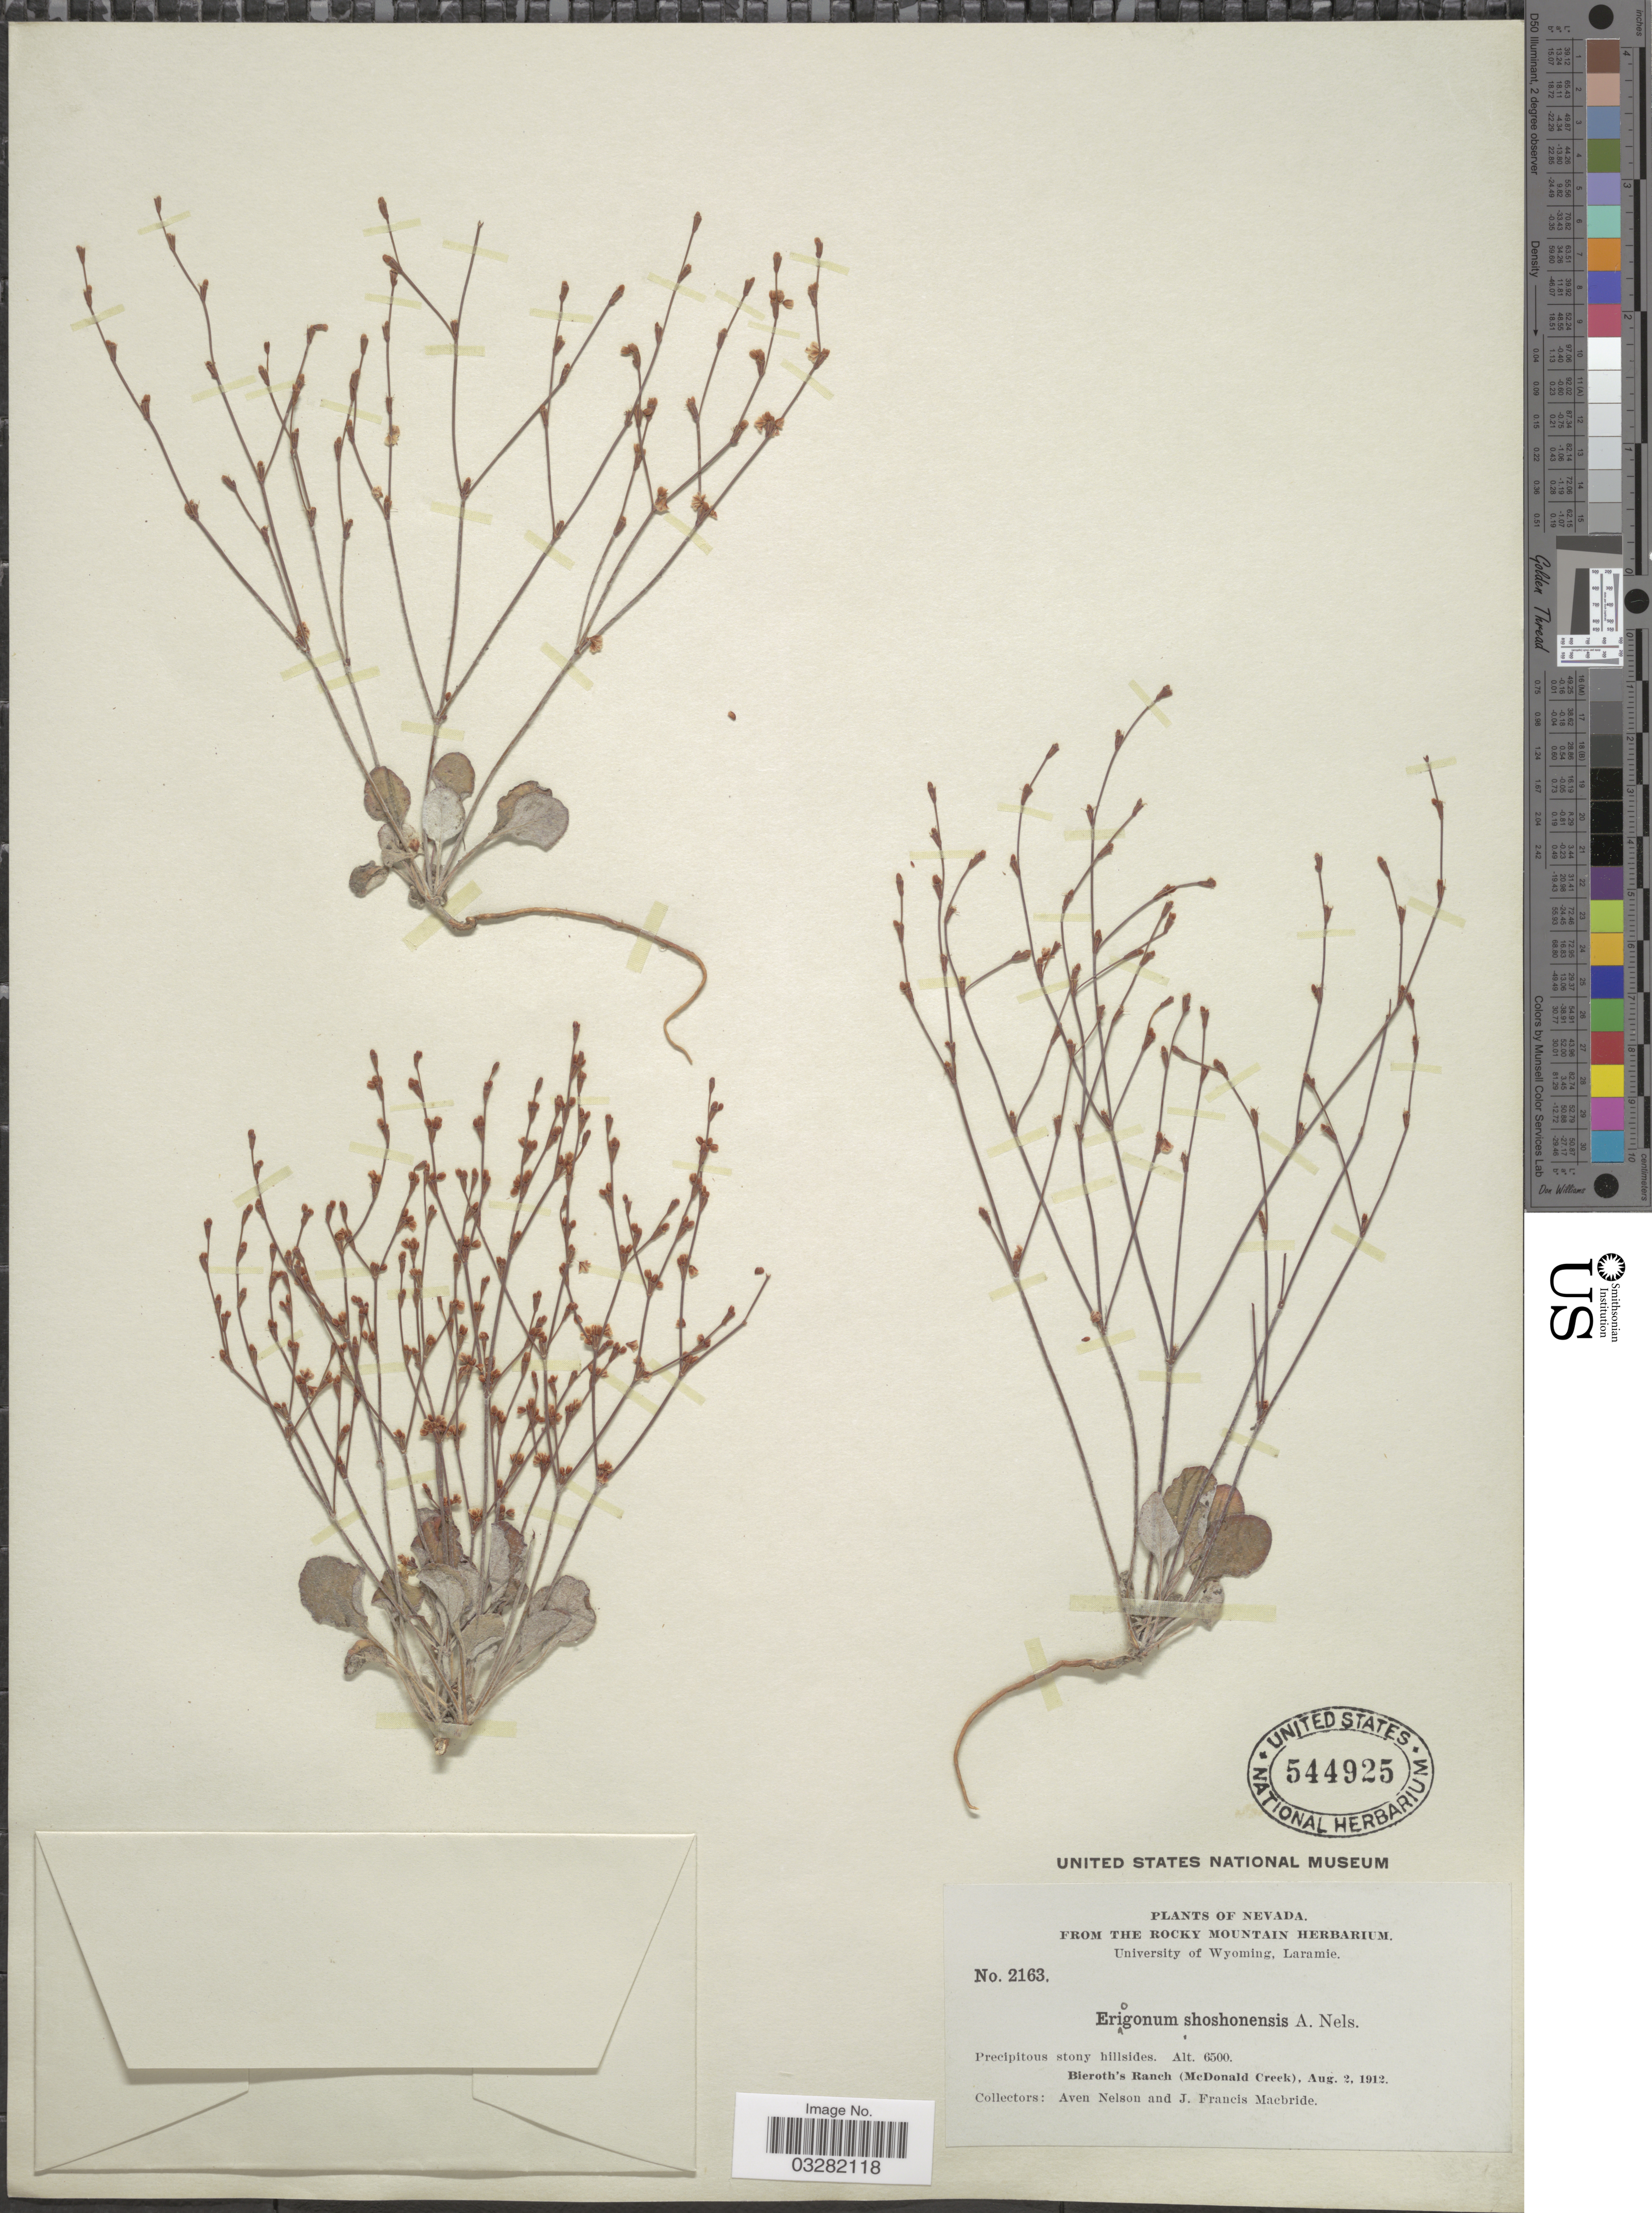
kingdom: Plantae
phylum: Tracheophyta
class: Magnoliopsida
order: Caryophyllales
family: Polygonaceae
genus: Eriogonum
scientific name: Eriogonum vimineum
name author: Douglas ex Benth.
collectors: A. Nelson & J. F. Macbride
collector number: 2163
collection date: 1912-08-02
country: United States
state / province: Nevada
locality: Bieroth's Ranch (McDonald Creek).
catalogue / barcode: US 544925